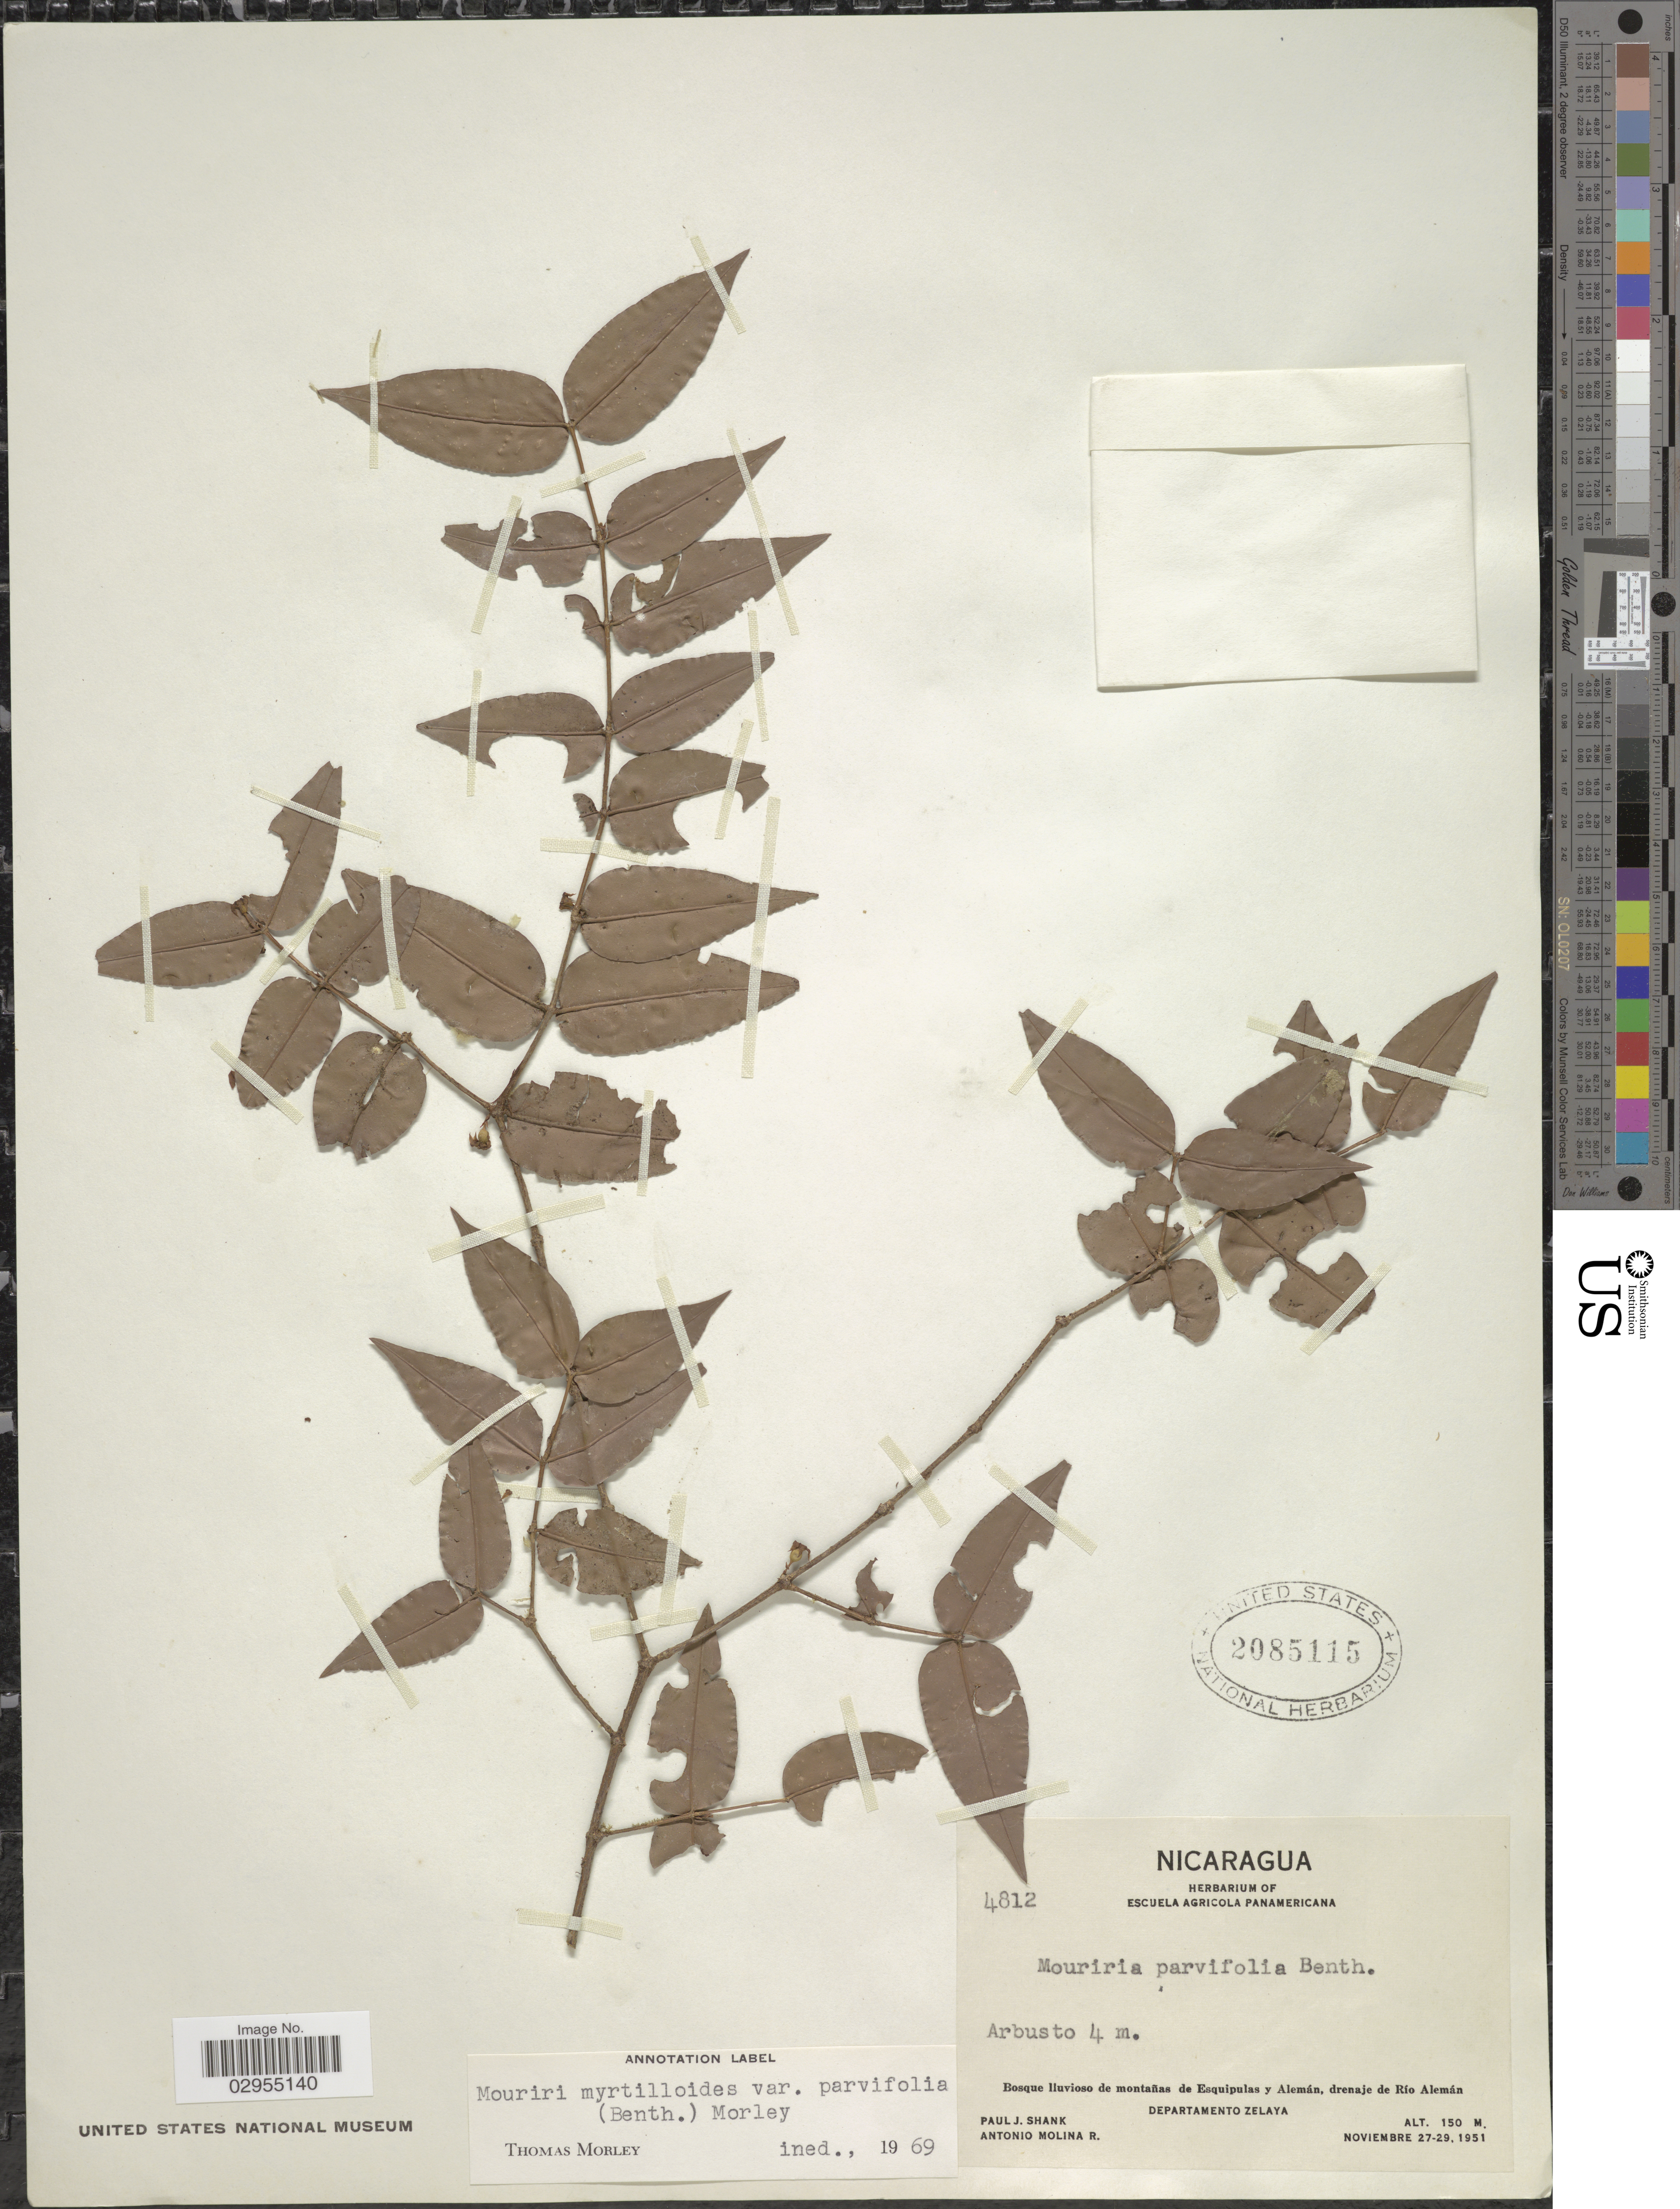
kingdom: Plantae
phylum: Tracheophyta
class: Magnoliopsida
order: Myrtales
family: Melastomataceae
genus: Mouriri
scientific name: Mouriri parvifolia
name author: Benth.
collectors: P. J. Shank & A. Molina R.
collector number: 4812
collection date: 1951-11-27/1951-11-29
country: Nicaragua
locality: Bosque iluvioso de montañas de Esquipulas y Alemán, drenaje de Río Alemán. Departamento Zelaya.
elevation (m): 150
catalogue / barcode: US 2085115